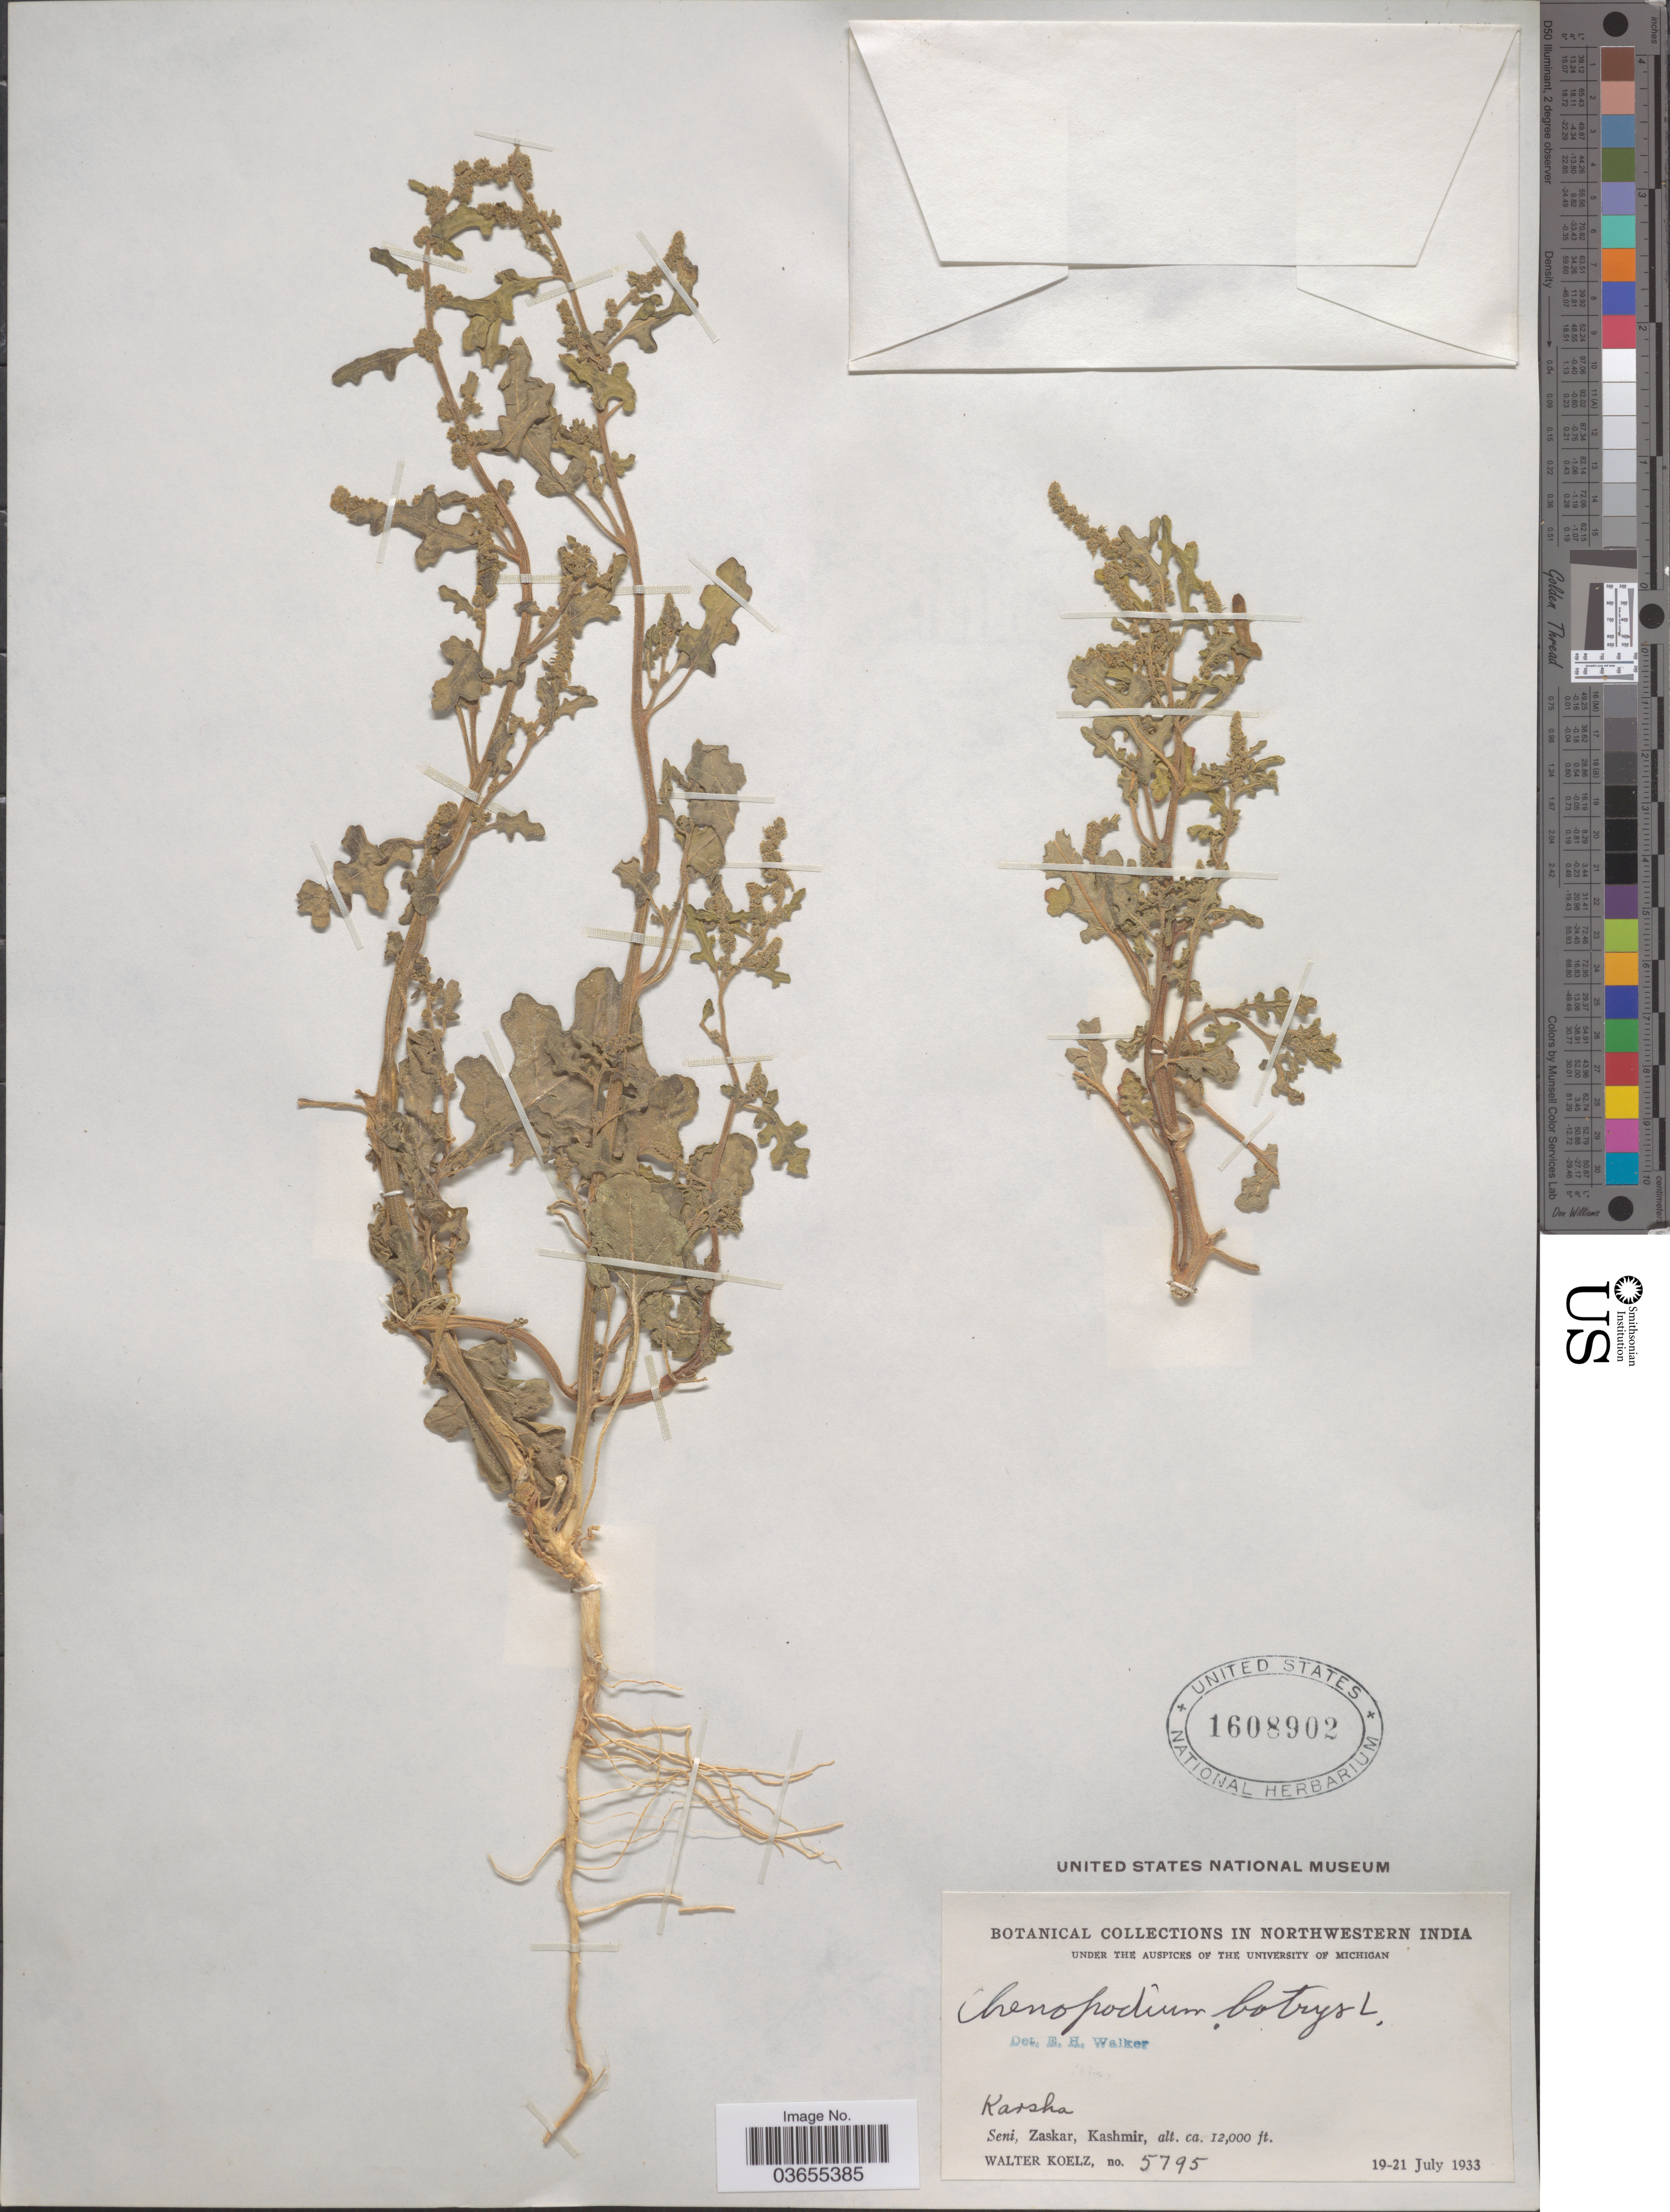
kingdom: Plantae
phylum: Tracheophyta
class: Magnoliopsida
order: Caryophyllales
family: Amaranthaceae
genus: Chenopodium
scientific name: Chenopodium botrys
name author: L.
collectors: W. N. Koelz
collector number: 5795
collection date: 1933-07-19/1933-07-21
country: India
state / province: Jammu and Kashmir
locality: Northwestern India. Karsha. Seni, Zaskar, Kashmir.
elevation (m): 3658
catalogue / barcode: US 1608902